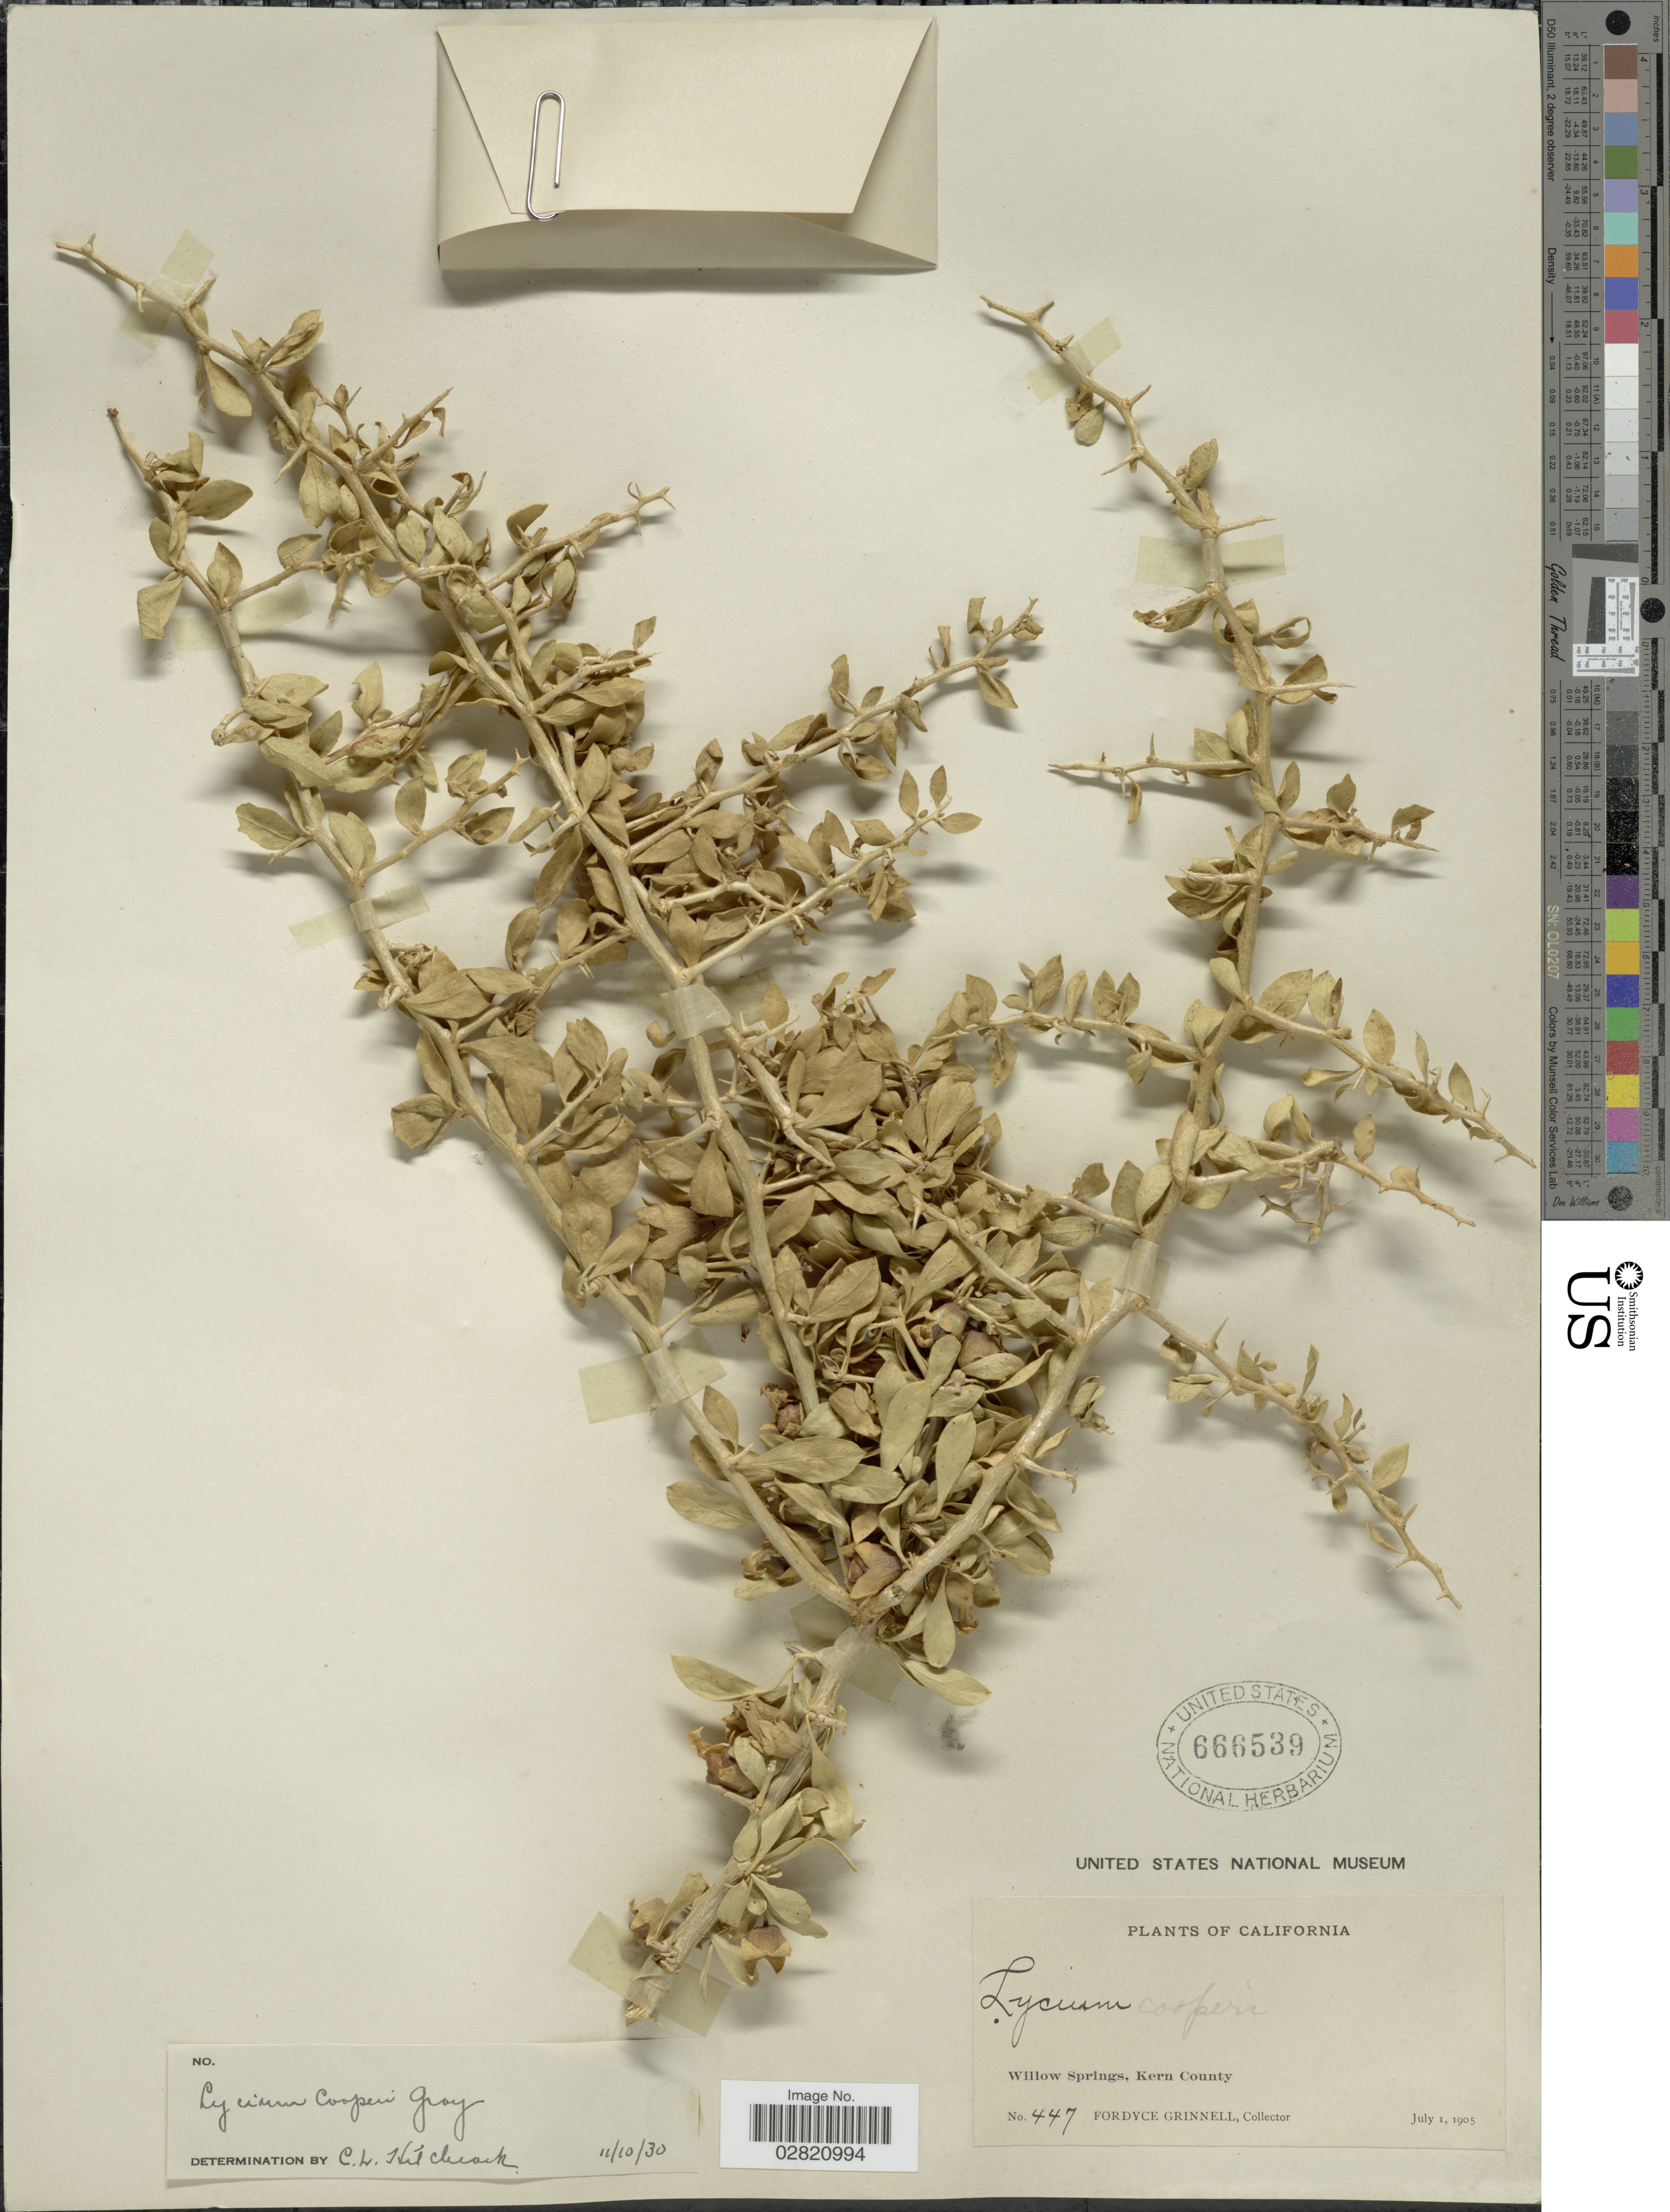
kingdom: Plantae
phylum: Tracheophyta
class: Magnoliopsida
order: Solanales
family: Solanaceae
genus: Lycium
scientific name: Lycium cooperi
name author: A. Gray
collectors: F. Grinnell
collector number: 447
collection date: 1905-07-01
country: United States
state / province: California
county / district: Kern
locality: Willow Springs, Kern County.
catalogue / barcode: US 666539